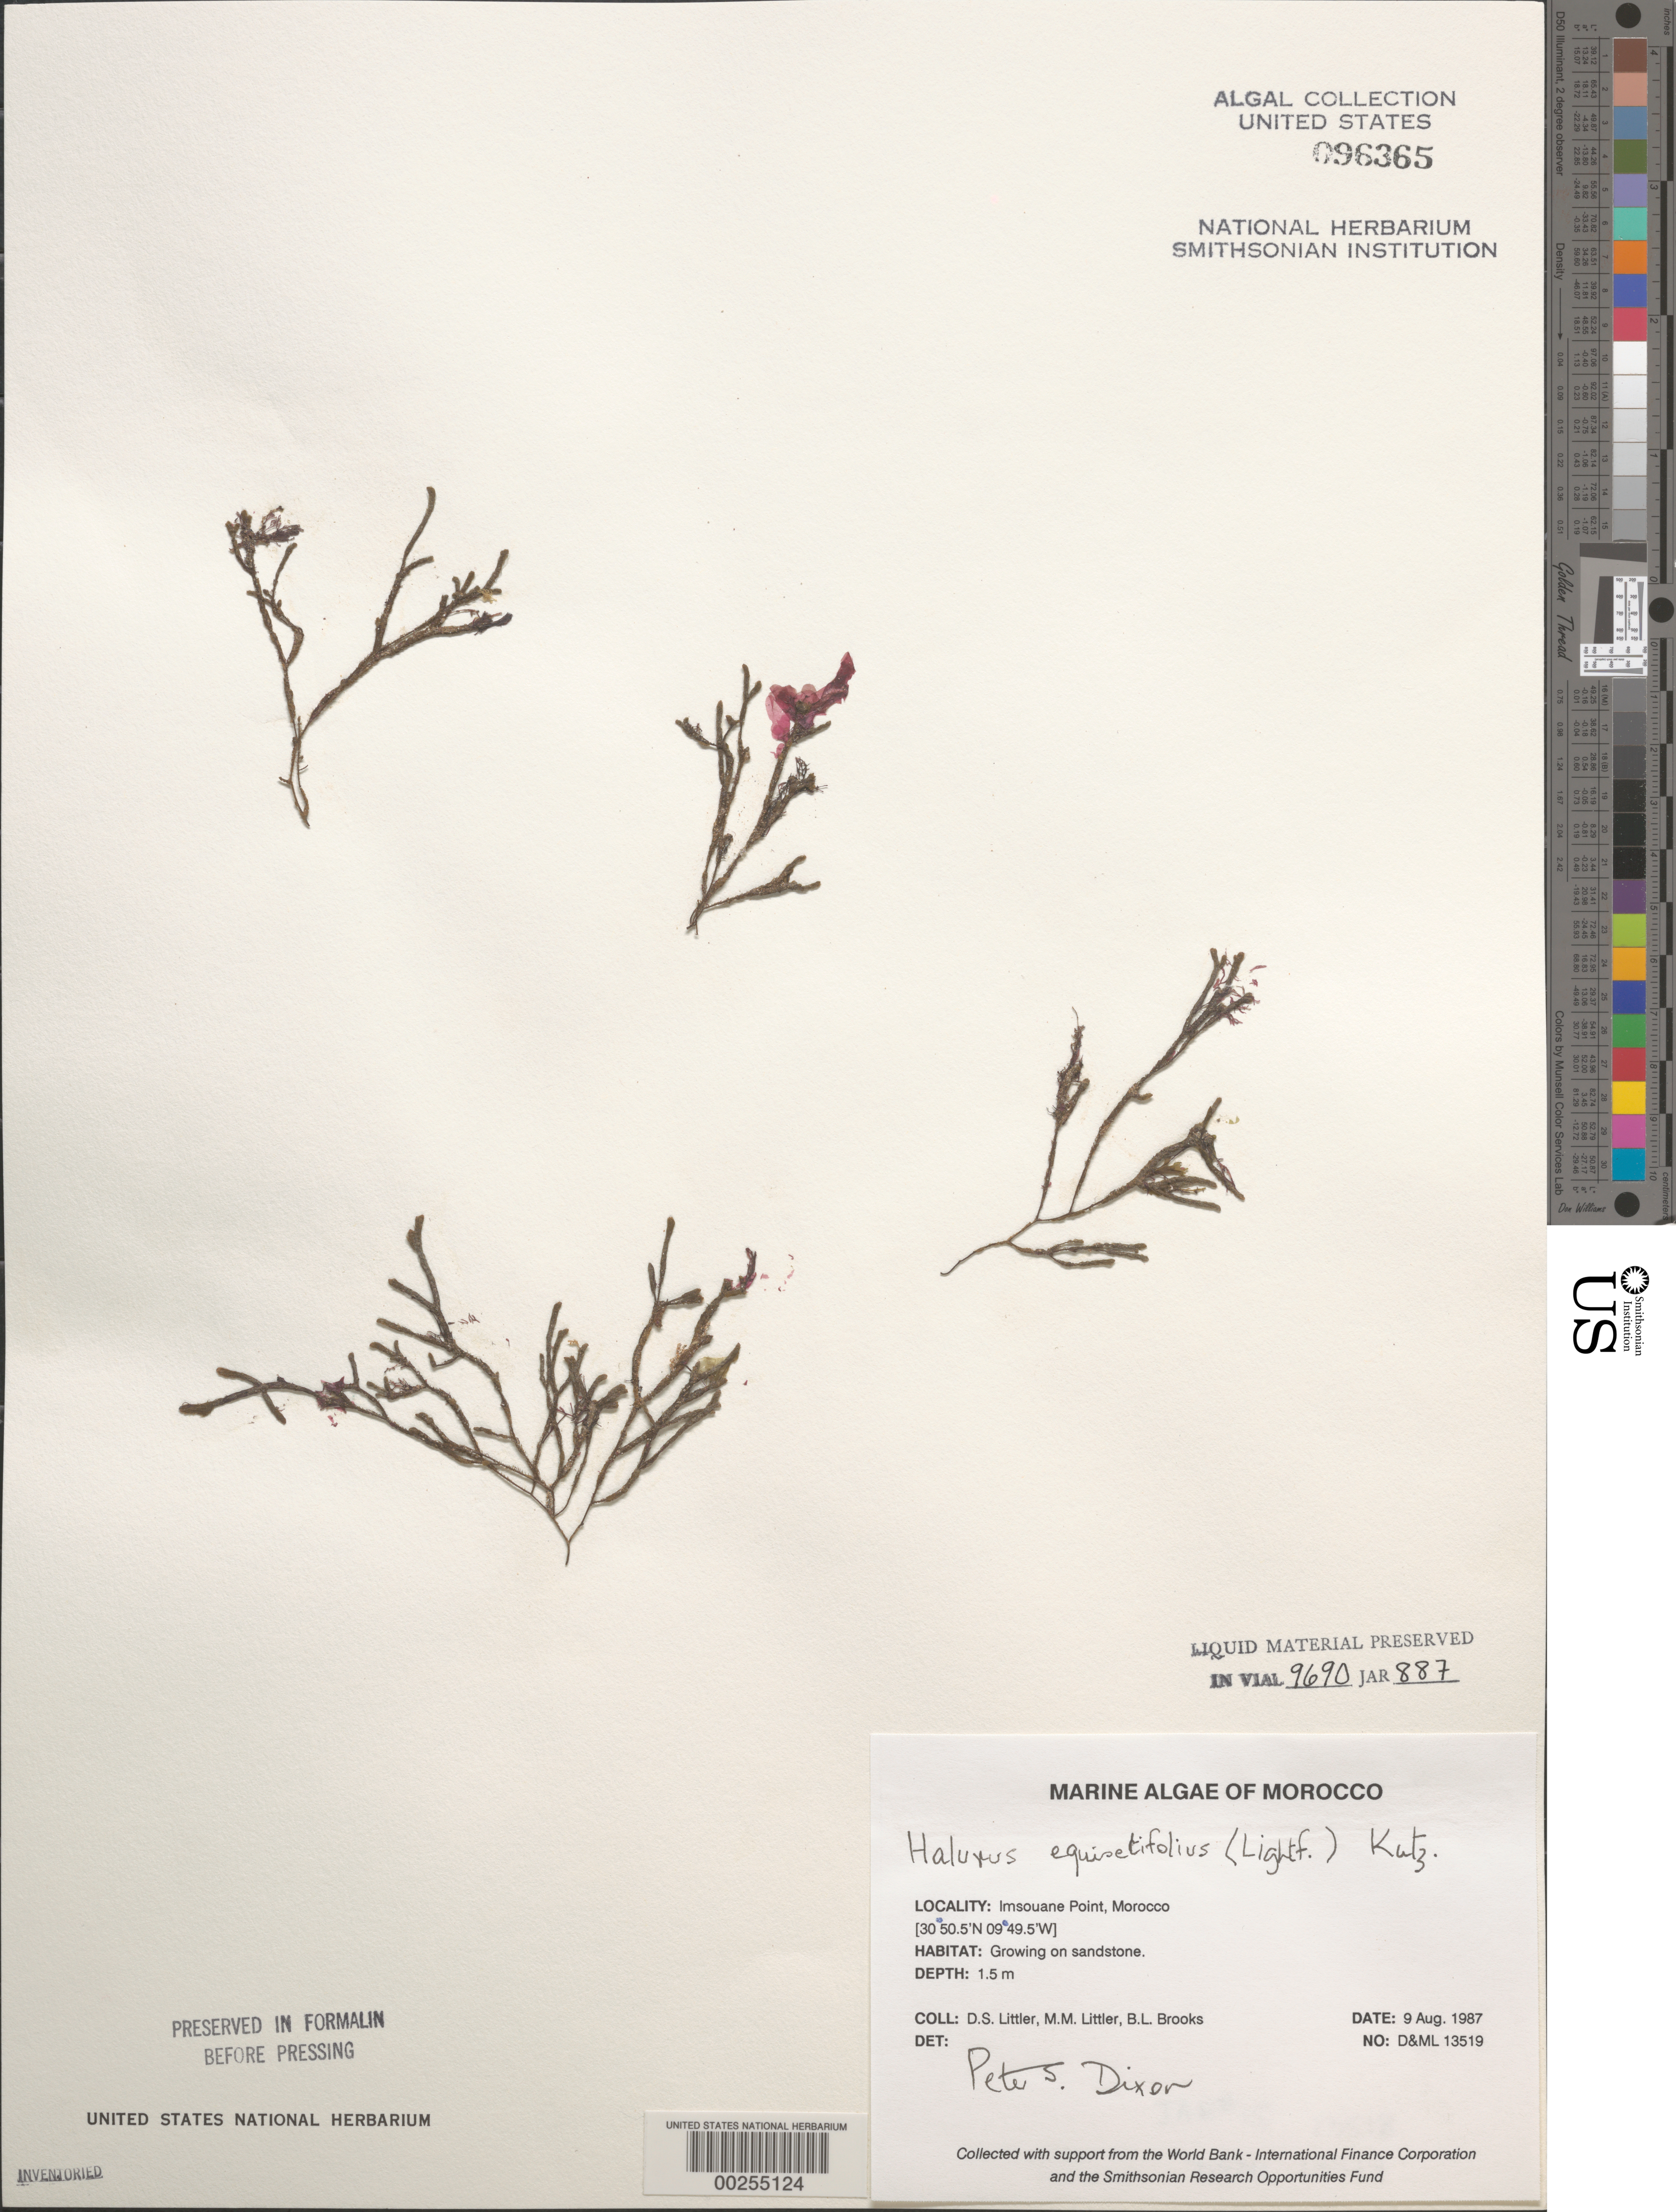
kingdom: Plantae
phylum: Rhodophyta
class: Florideophyceae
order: Ceramiales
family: Wrangeliaceae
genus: Halurus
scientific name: Halurus equisetifolius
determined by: Dixon, P. S.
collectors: D. S. Littler, M. M. Littler & B. Brooks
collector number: D&ML 13519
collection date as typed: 09 Aug 1987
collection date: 1987-08-09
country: Morocco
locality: Imsouane Point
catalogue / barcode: US 96365